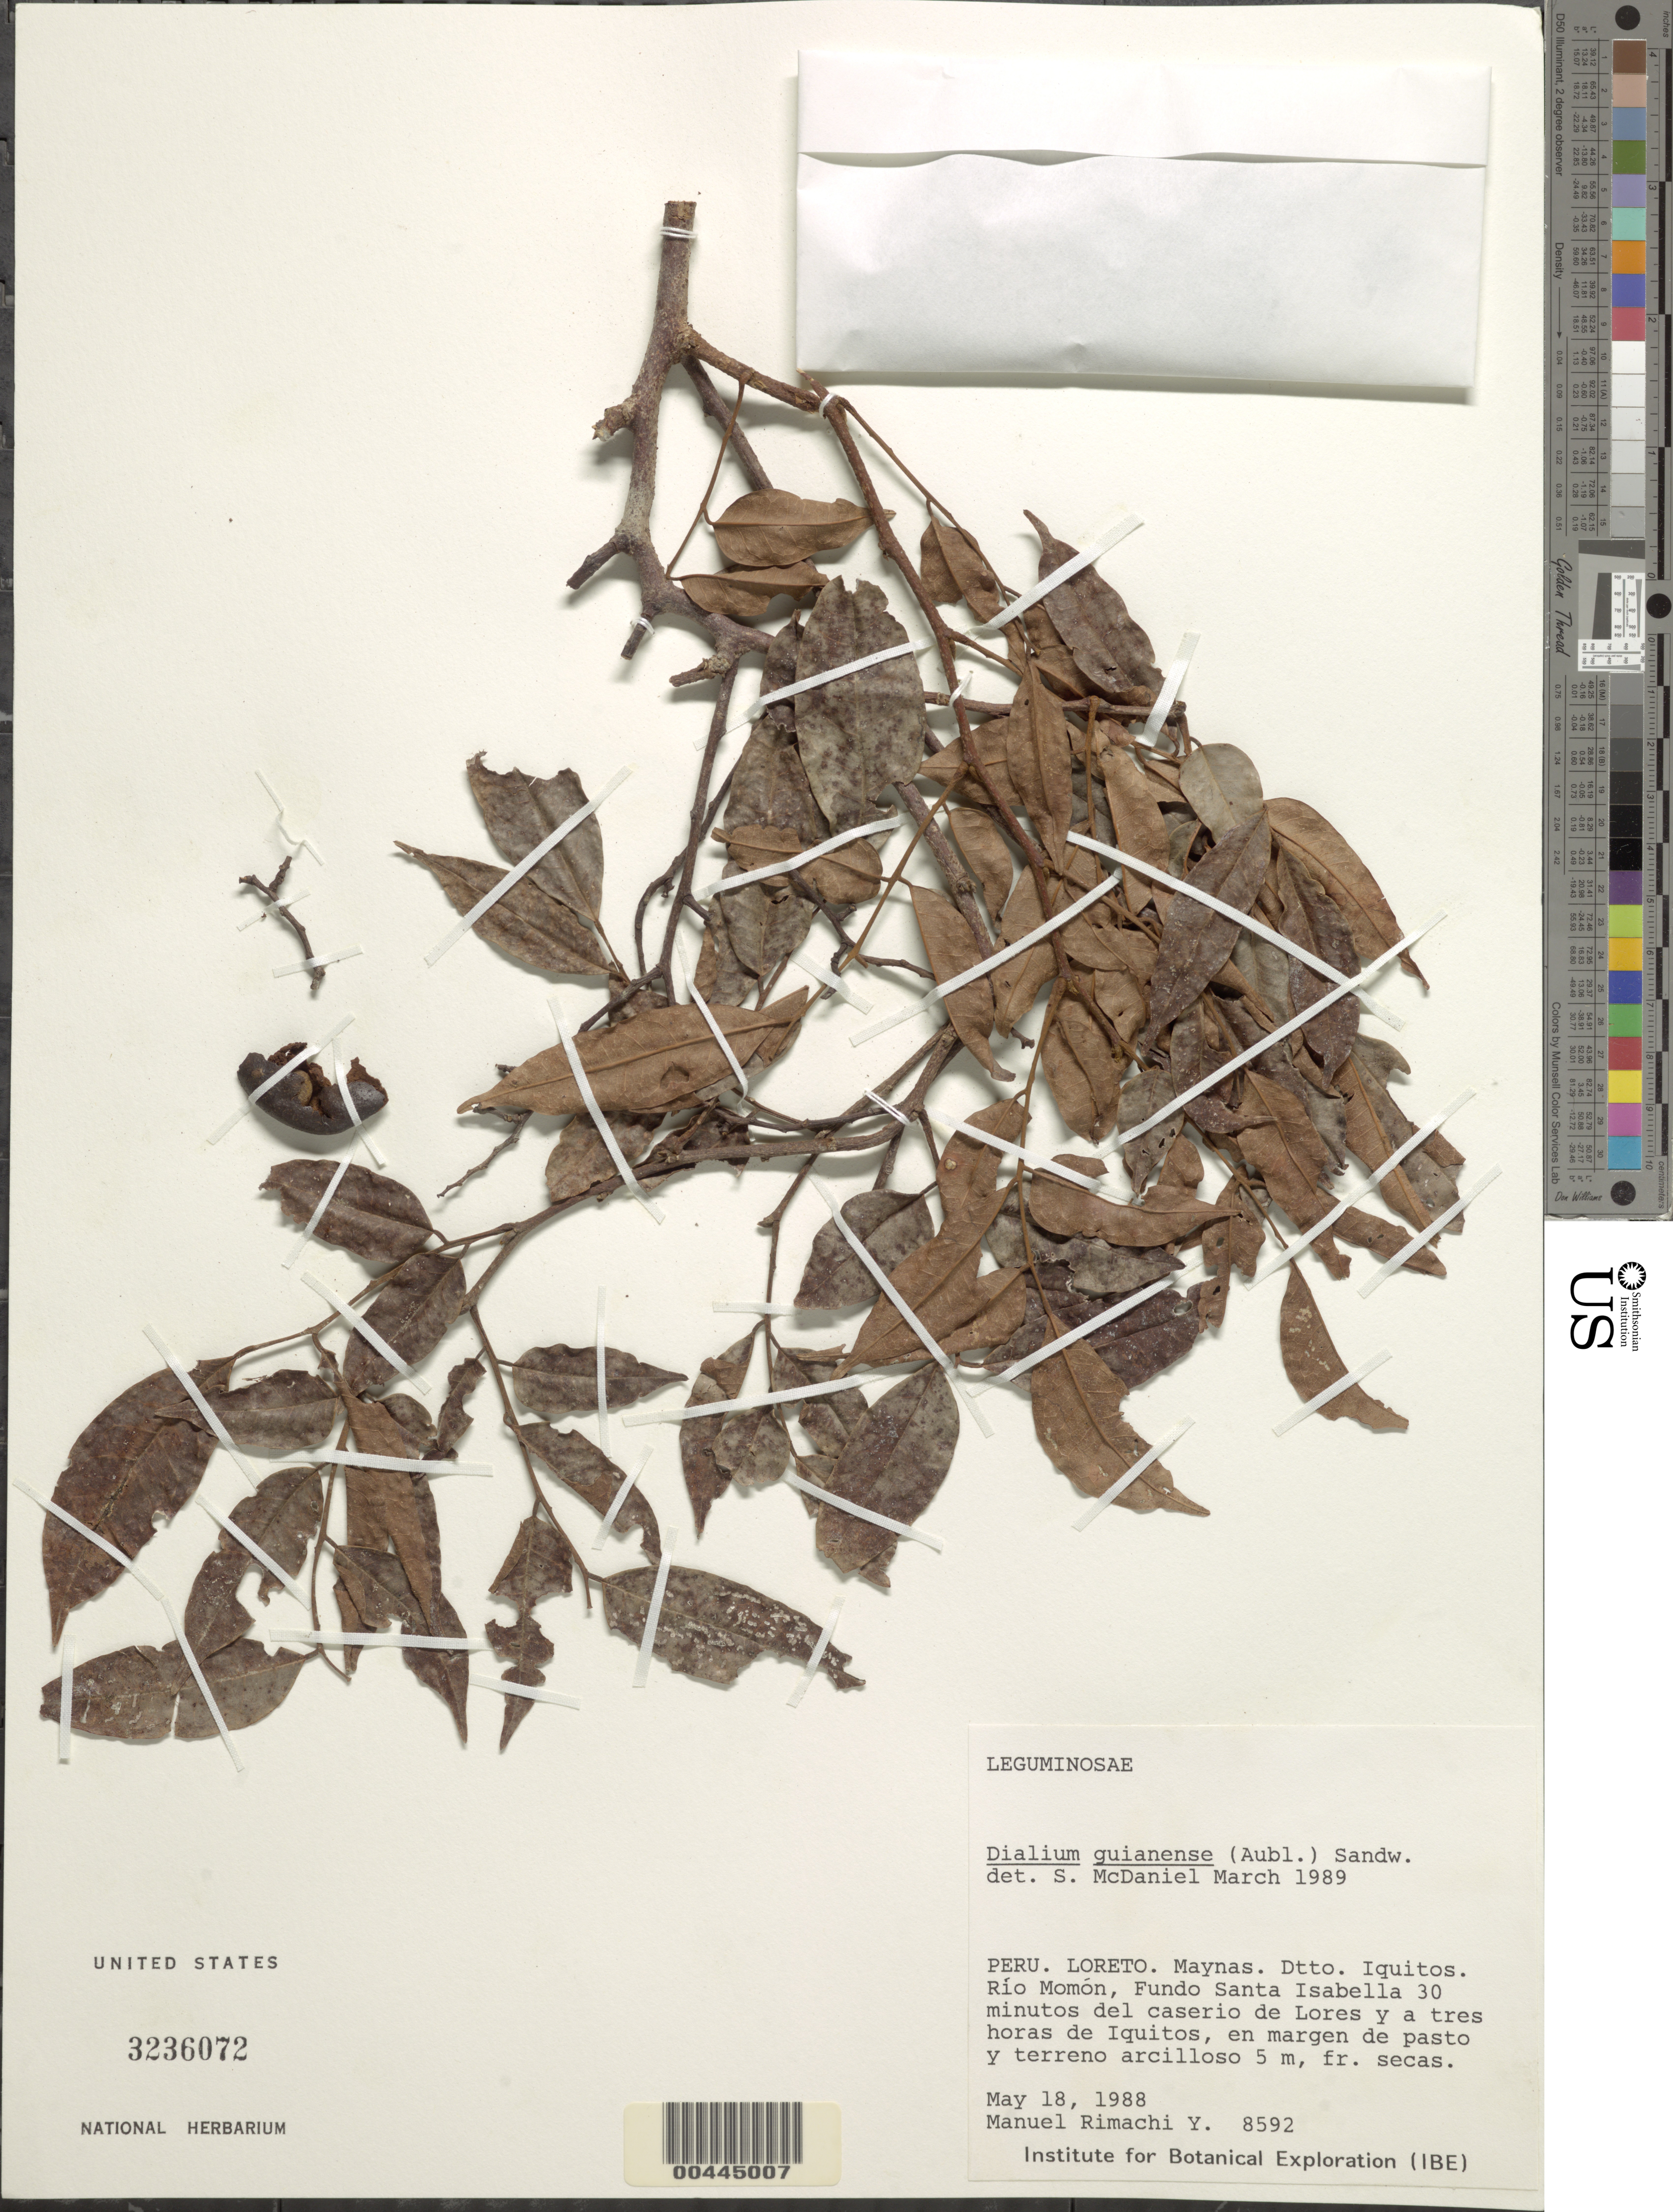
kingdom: Plantae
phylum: Tracheophyta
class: Magnoliopsida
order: Fabales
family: Fabaceae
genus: Dialium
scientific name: Dialium guianense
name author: (Aubl.) Sandwith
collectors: M. Rimachi Y.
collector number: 8592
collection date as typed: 18 May 1988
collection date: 1988-05-18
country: Peru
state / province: Loreto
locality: Maynas, iquitos, rio momon, fundo santa isabella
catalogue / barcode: US 3236072